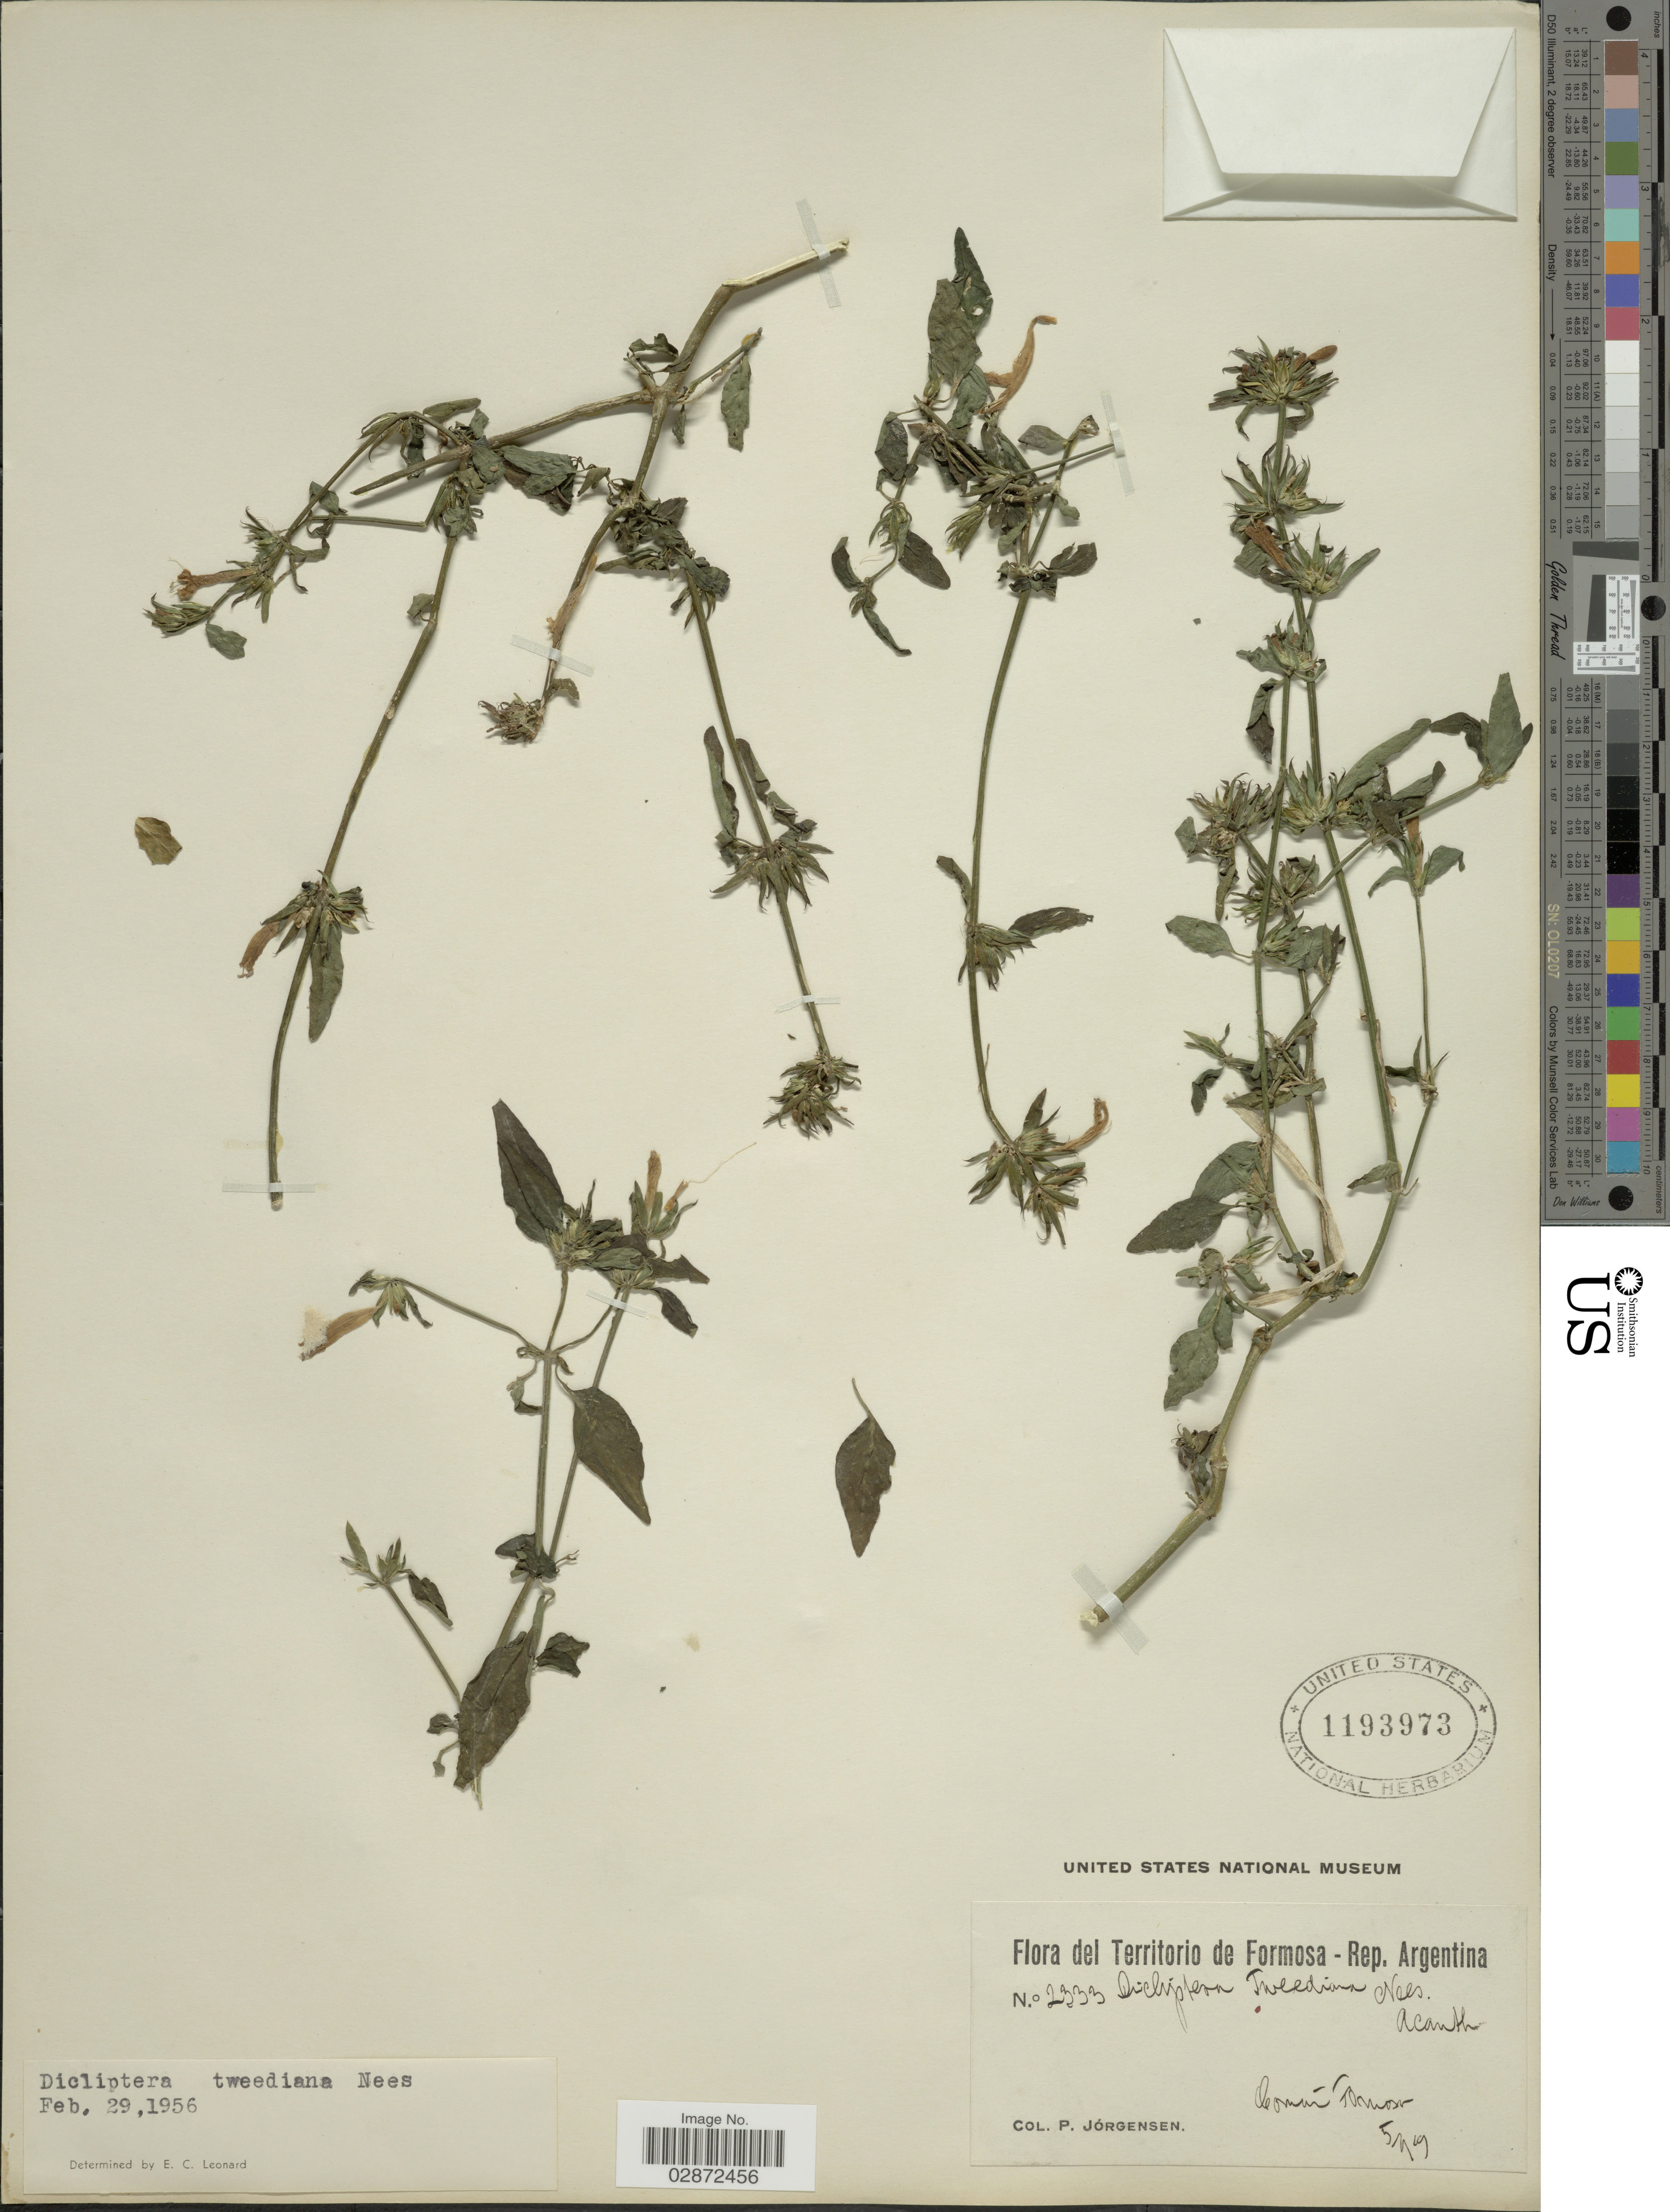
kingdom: Plantae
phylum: Tracheophyta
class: Magnoliopsida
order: Lamiales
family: Acanthaceae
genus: Dicliptera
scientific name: Dicliptera squarrosa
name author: Nees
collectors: P. Jörgensen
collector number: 2333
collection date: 1919-05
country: Argentina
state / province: Formosa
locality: Territorio de Formosa - Rep. Argentina. Comun Formosa.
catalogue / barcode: US 1193973